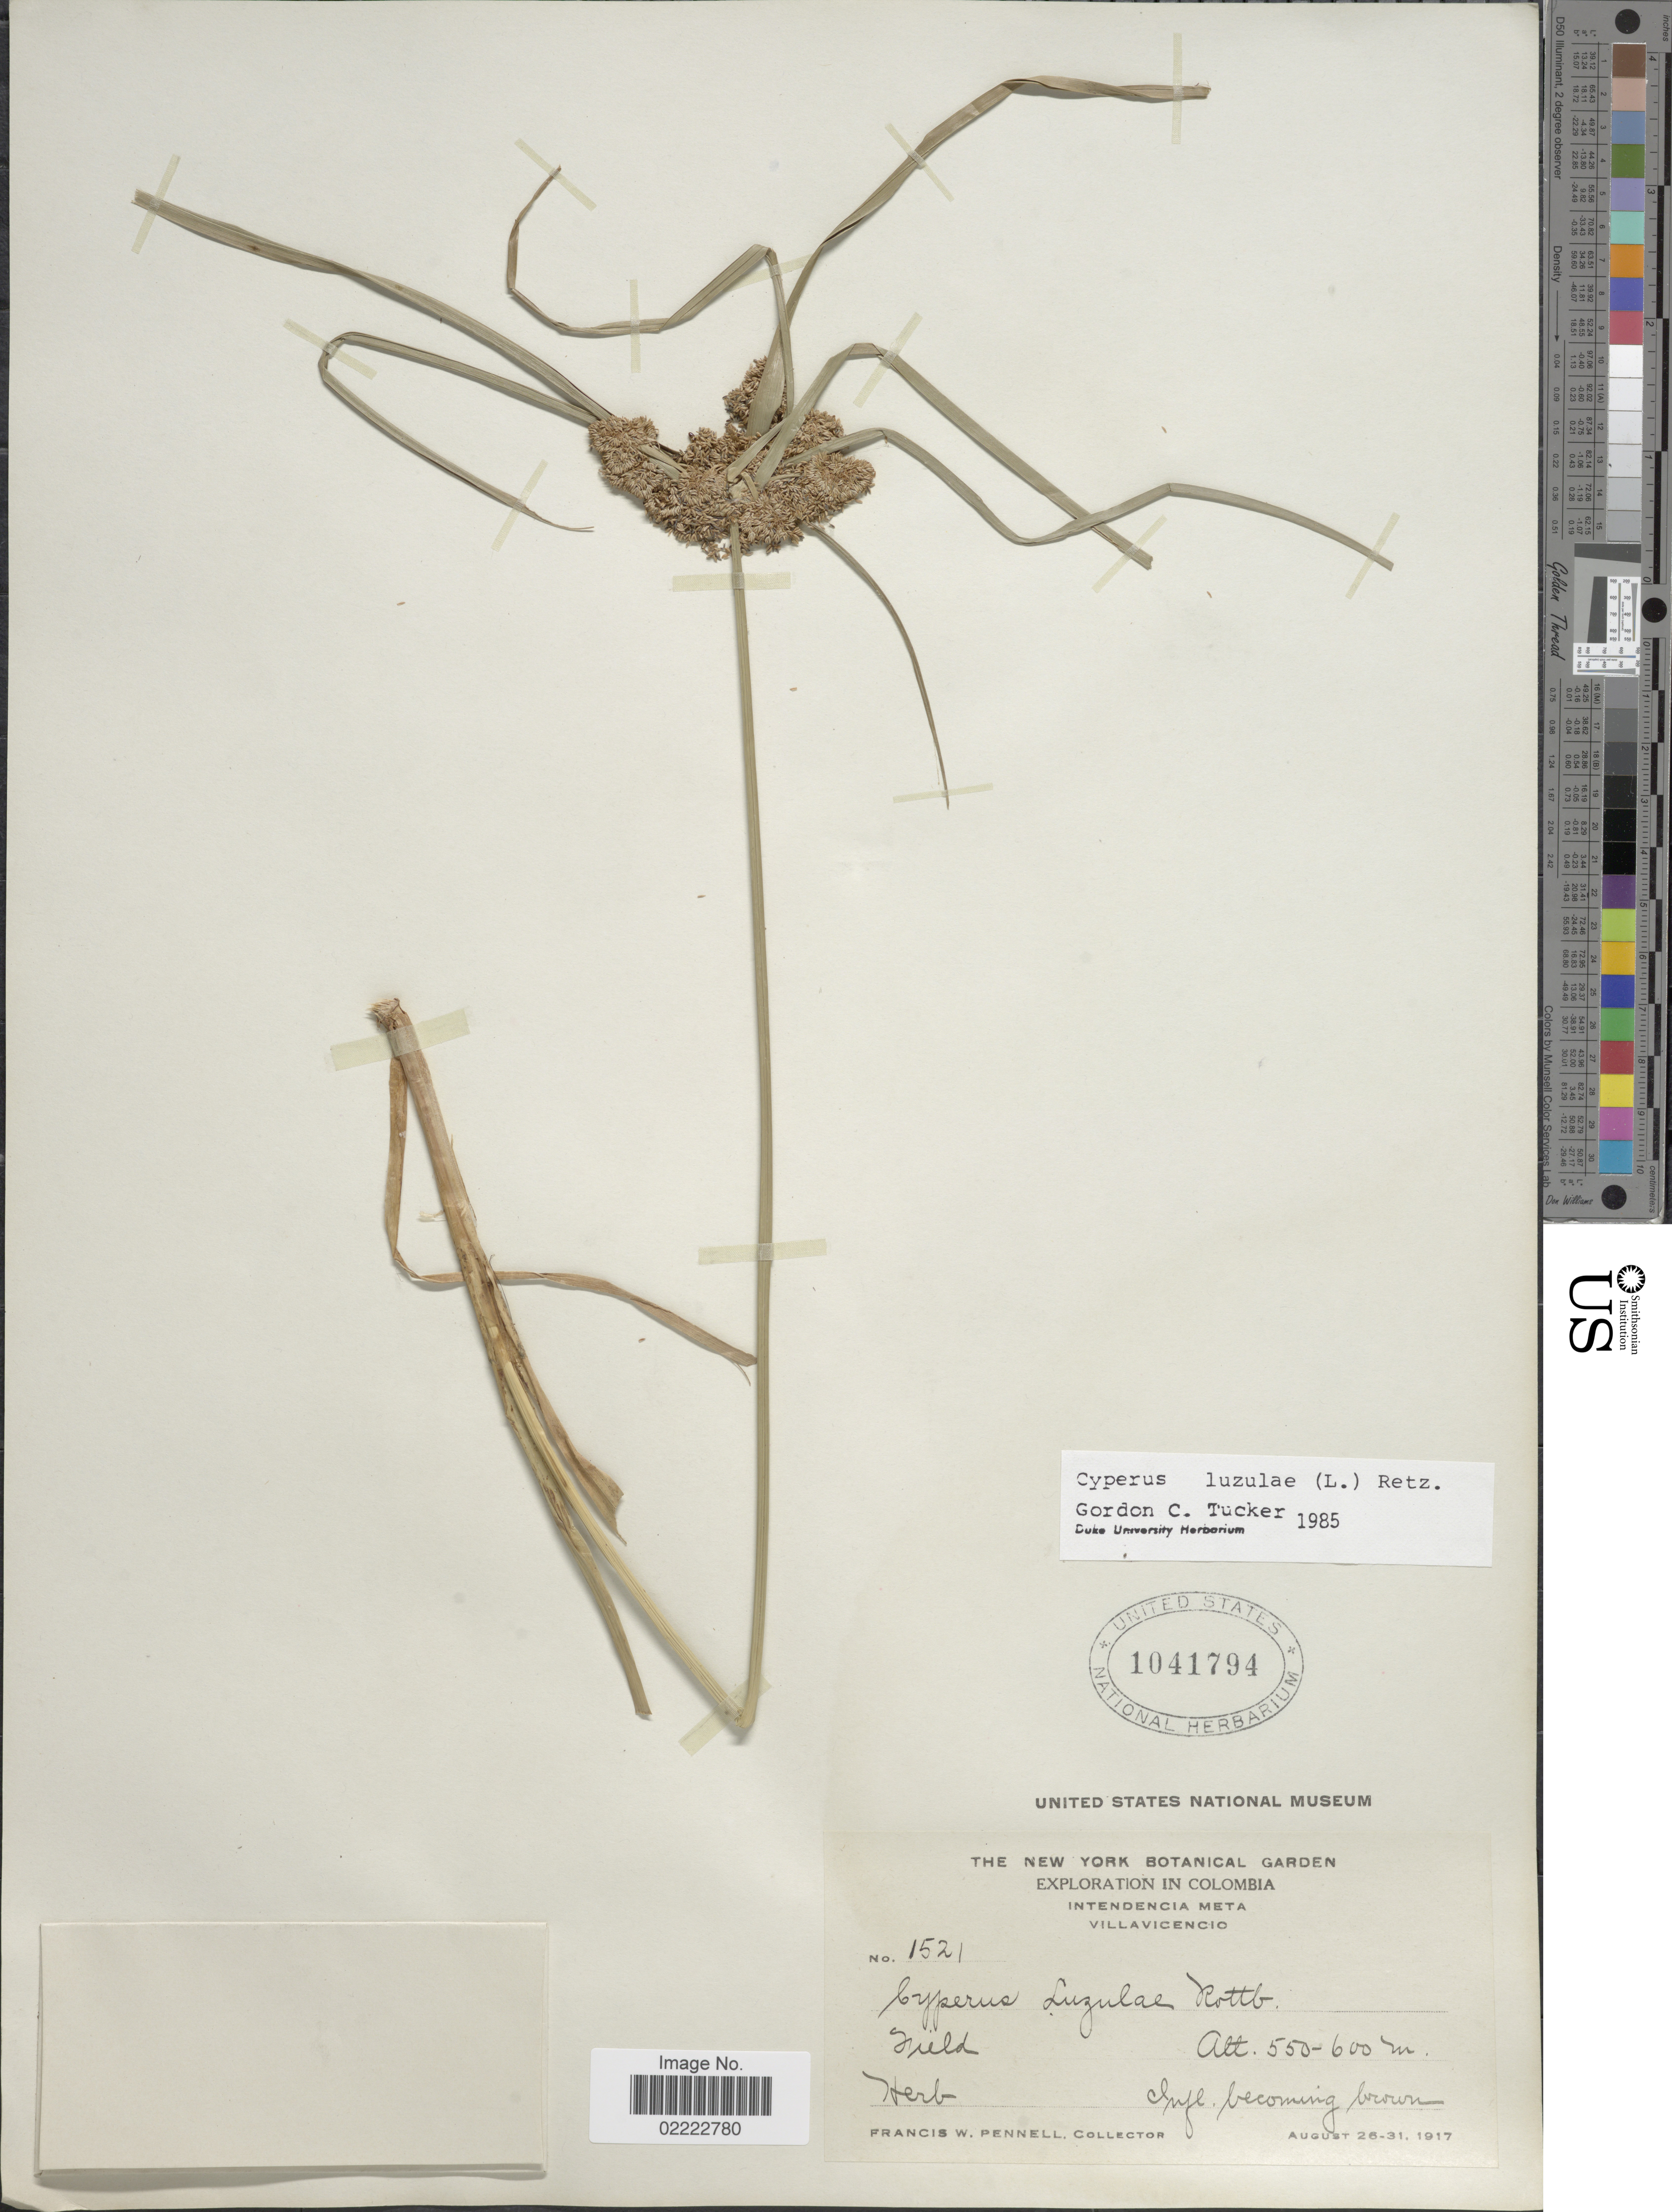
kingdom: Plantae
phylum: Tracheophyta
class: Liliopsida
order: Poales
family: Cyperaceae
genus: Cyperus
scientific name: Cyperus luzulae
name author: (L.) Rottb. ex Retz.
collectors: F. W. Pennell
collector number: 1521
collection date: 1917-08-26/1917-08-31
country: Colombia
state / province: Meta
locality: Intendencia Meta, Villavicencio, Field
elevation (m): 550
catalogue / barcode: US 1041794